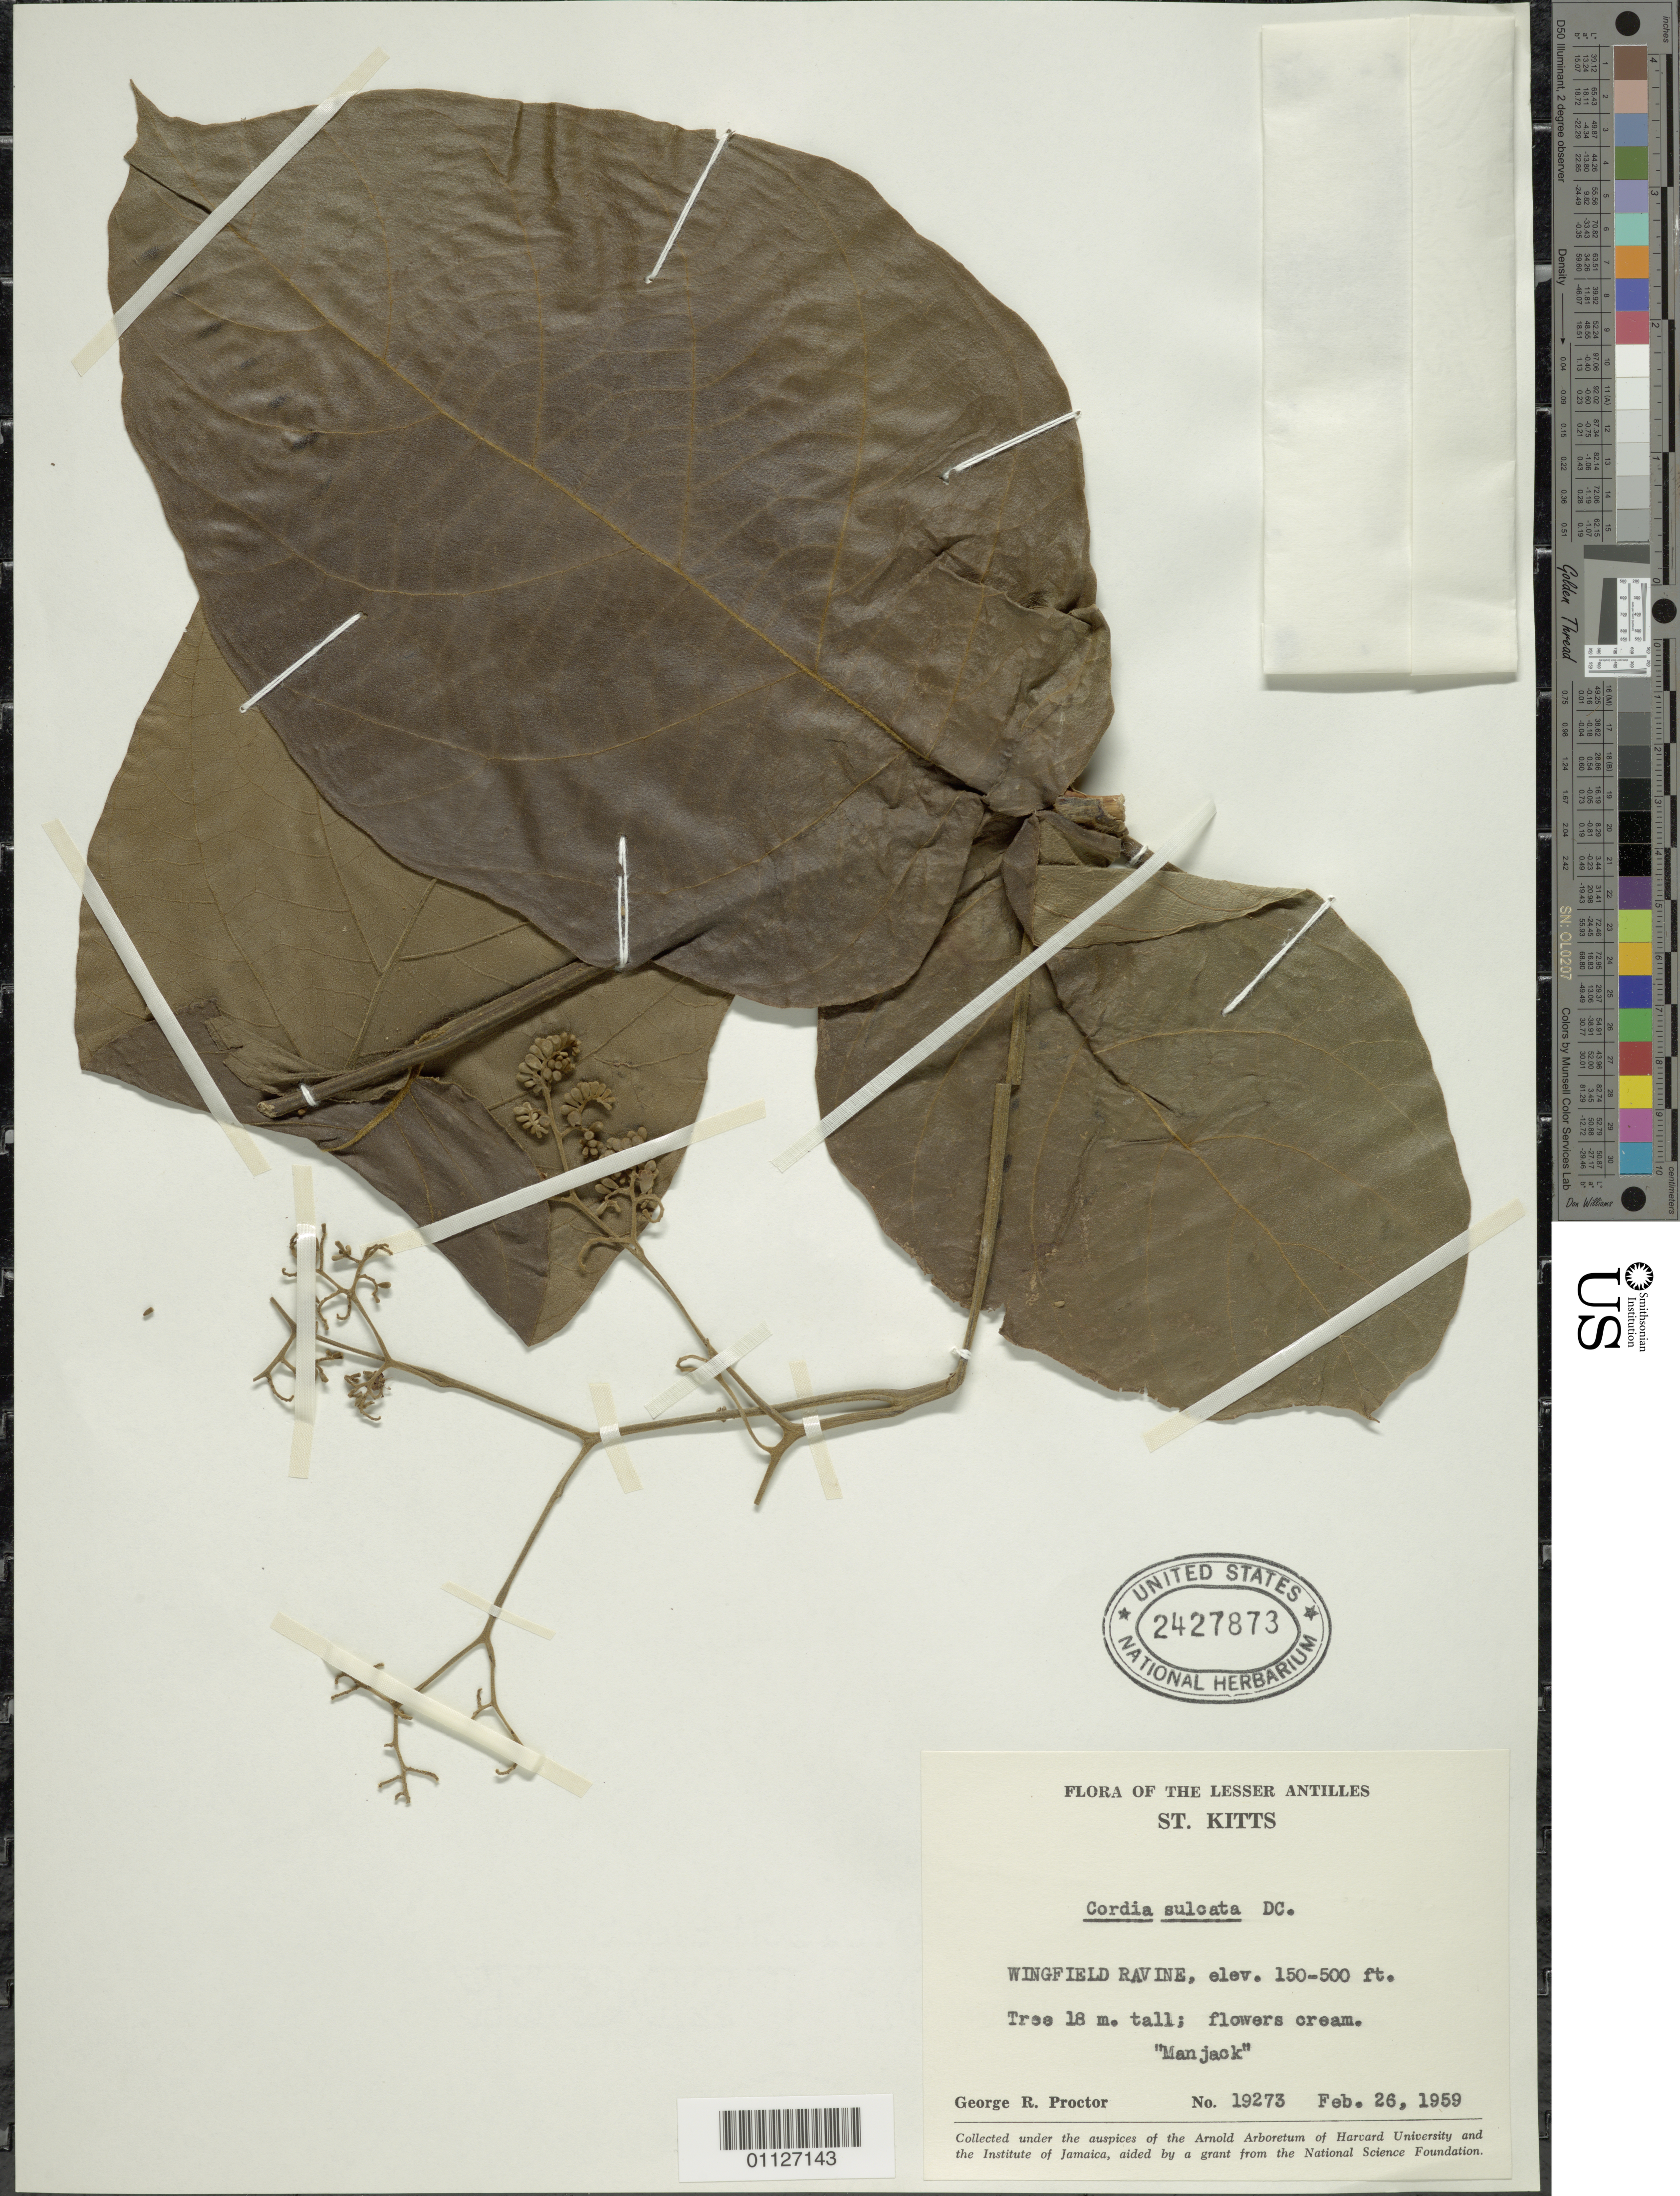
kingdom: Plantae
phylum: Tracheophyta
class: Magnoliopsida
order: Boraginales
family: Cordiaceae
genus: Cordia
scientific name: Cordia sulcata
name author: DC.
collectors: G. R. Proctor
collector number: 19273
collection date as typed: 26 Feb 1959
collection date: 1959-02-26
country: St. Christopher-Nevis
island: St. Christopher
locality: Wingfield Ravine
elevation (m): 46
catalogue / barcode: US 2427873